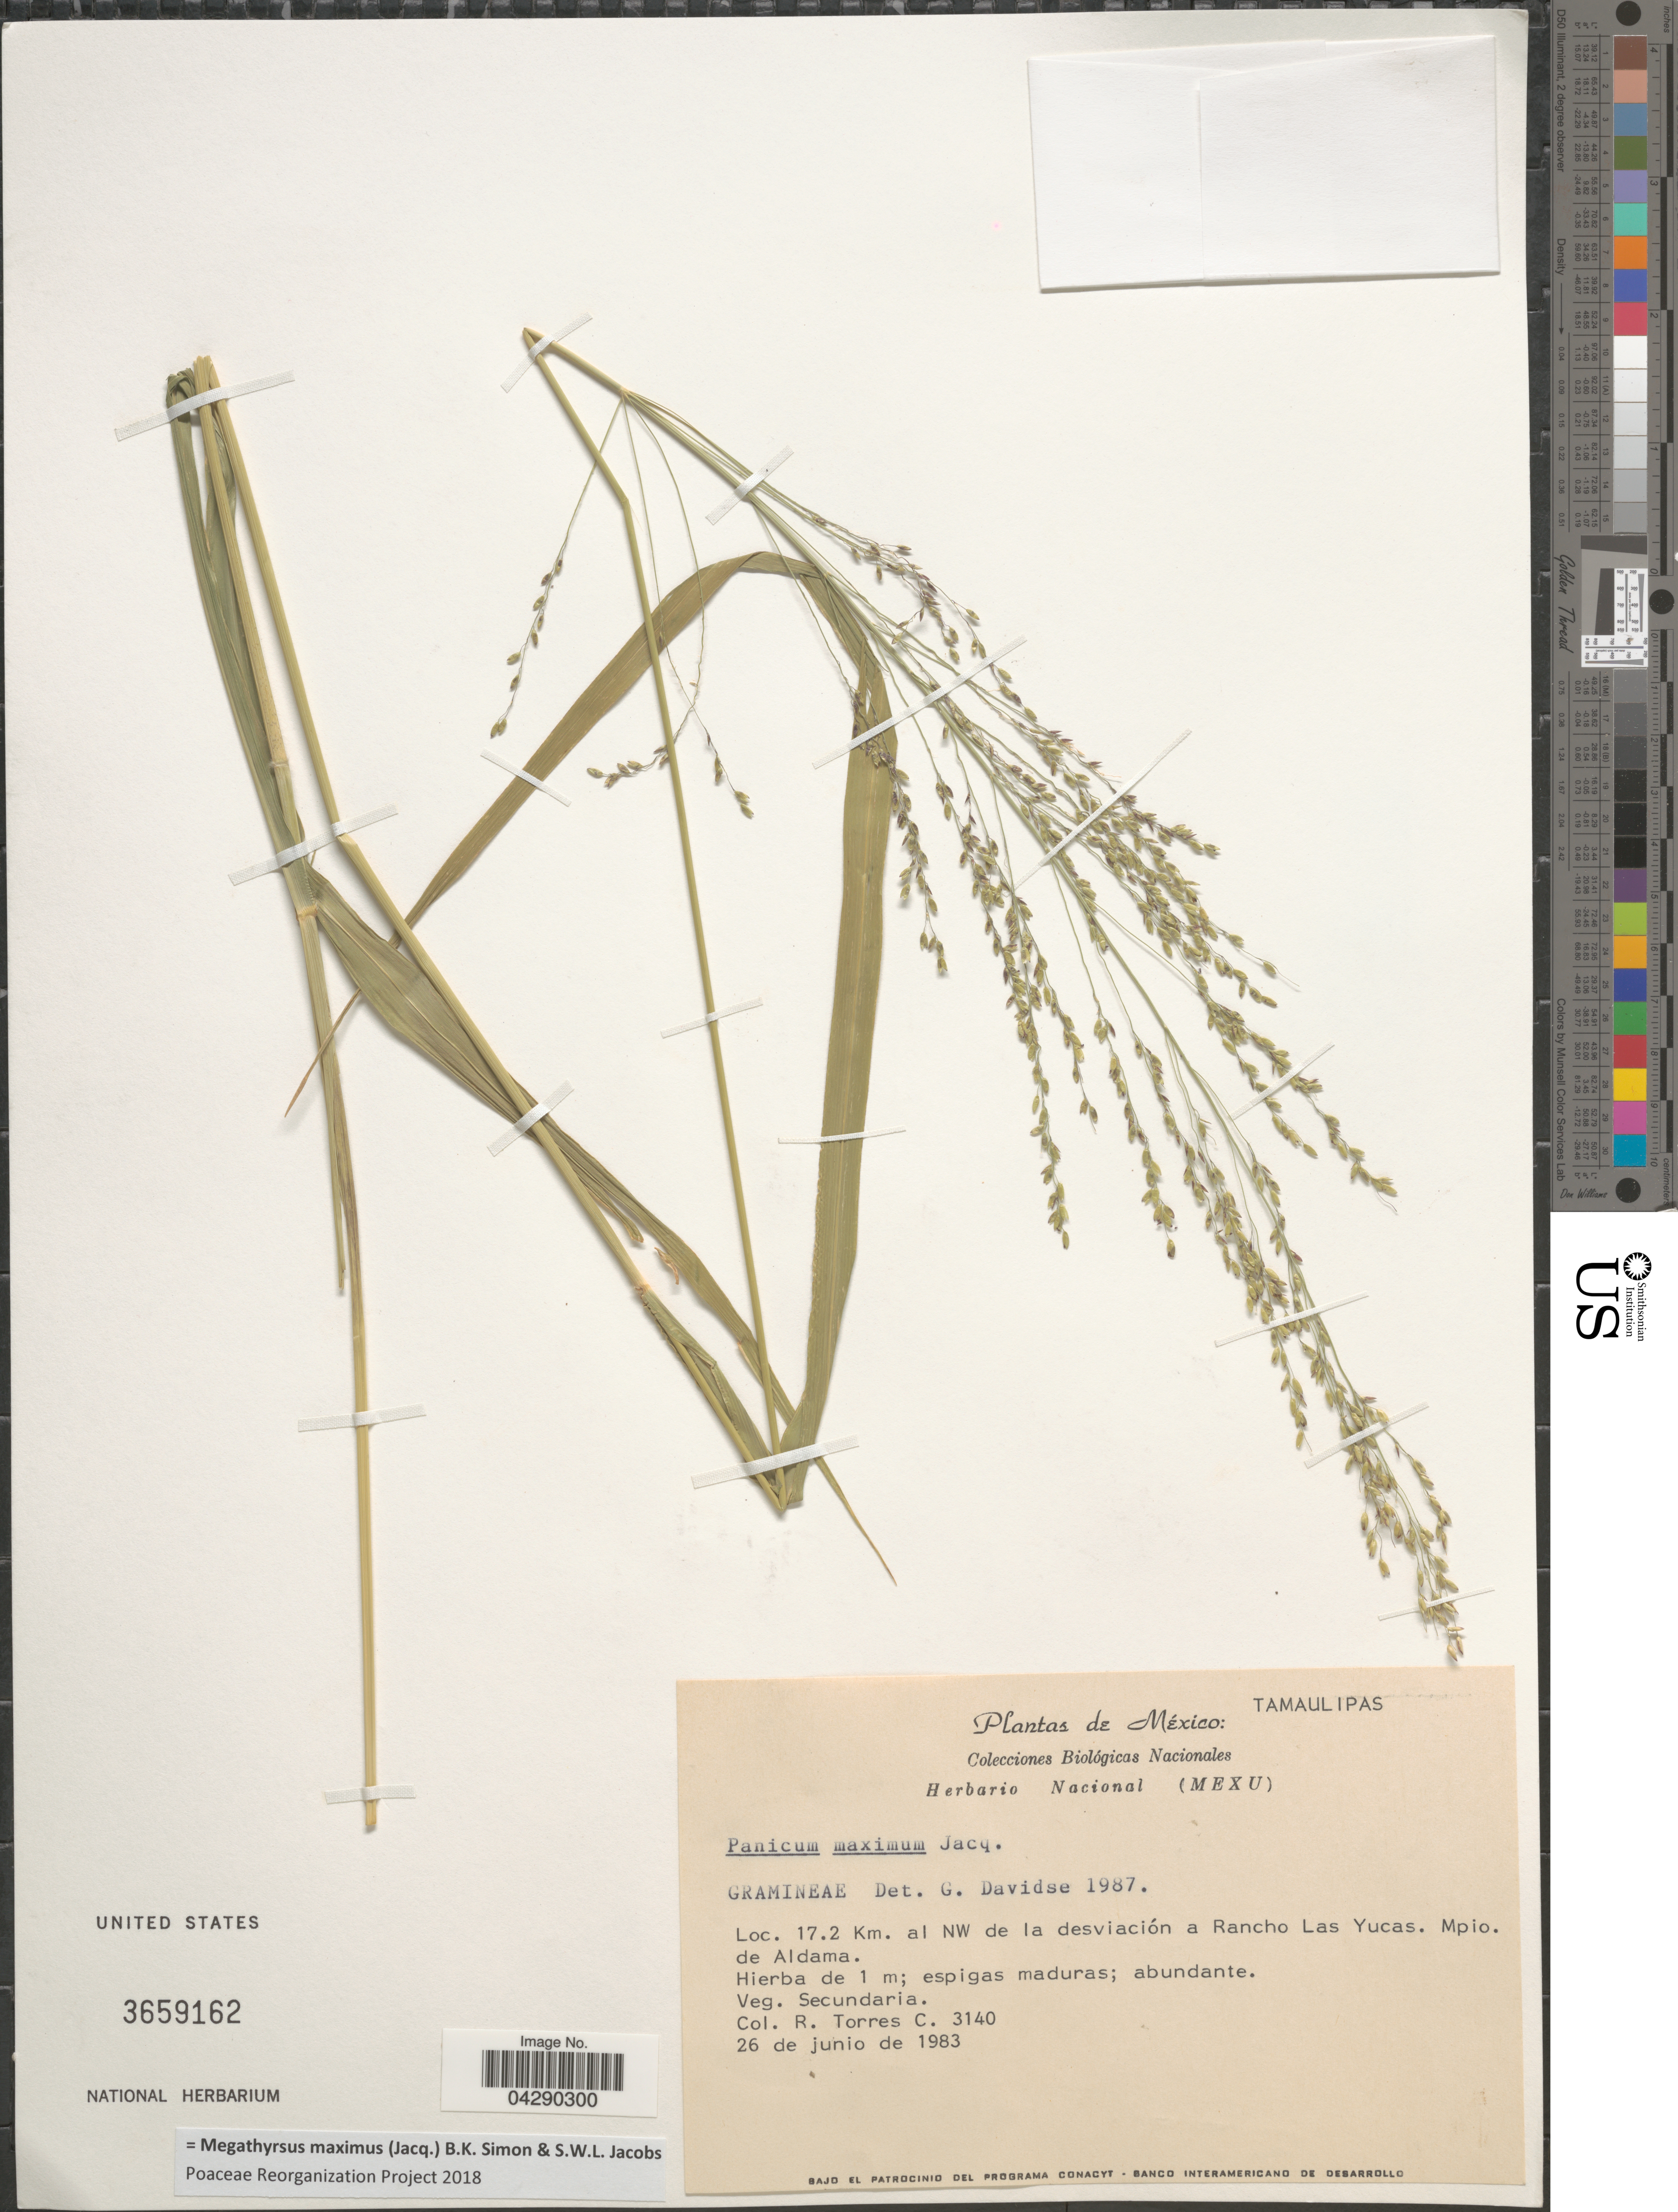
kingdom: Plantae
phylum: Tracheophyta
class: Liliopsida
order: Poales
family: Poaceae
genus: Megathyrsus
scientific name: Megathyrsus maximus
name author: (Jacq.) B.K. Simon & S.W.L. Jacobs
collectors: R. Torres C.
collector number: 3140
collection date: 1983-06-26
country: Mexico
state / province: Tamaulipas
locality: Tamaulipas. 17.2 Km. al NW de la desviación a Rancho Las Yucas. Mpio. de Aldama.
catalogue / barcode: US 3659162